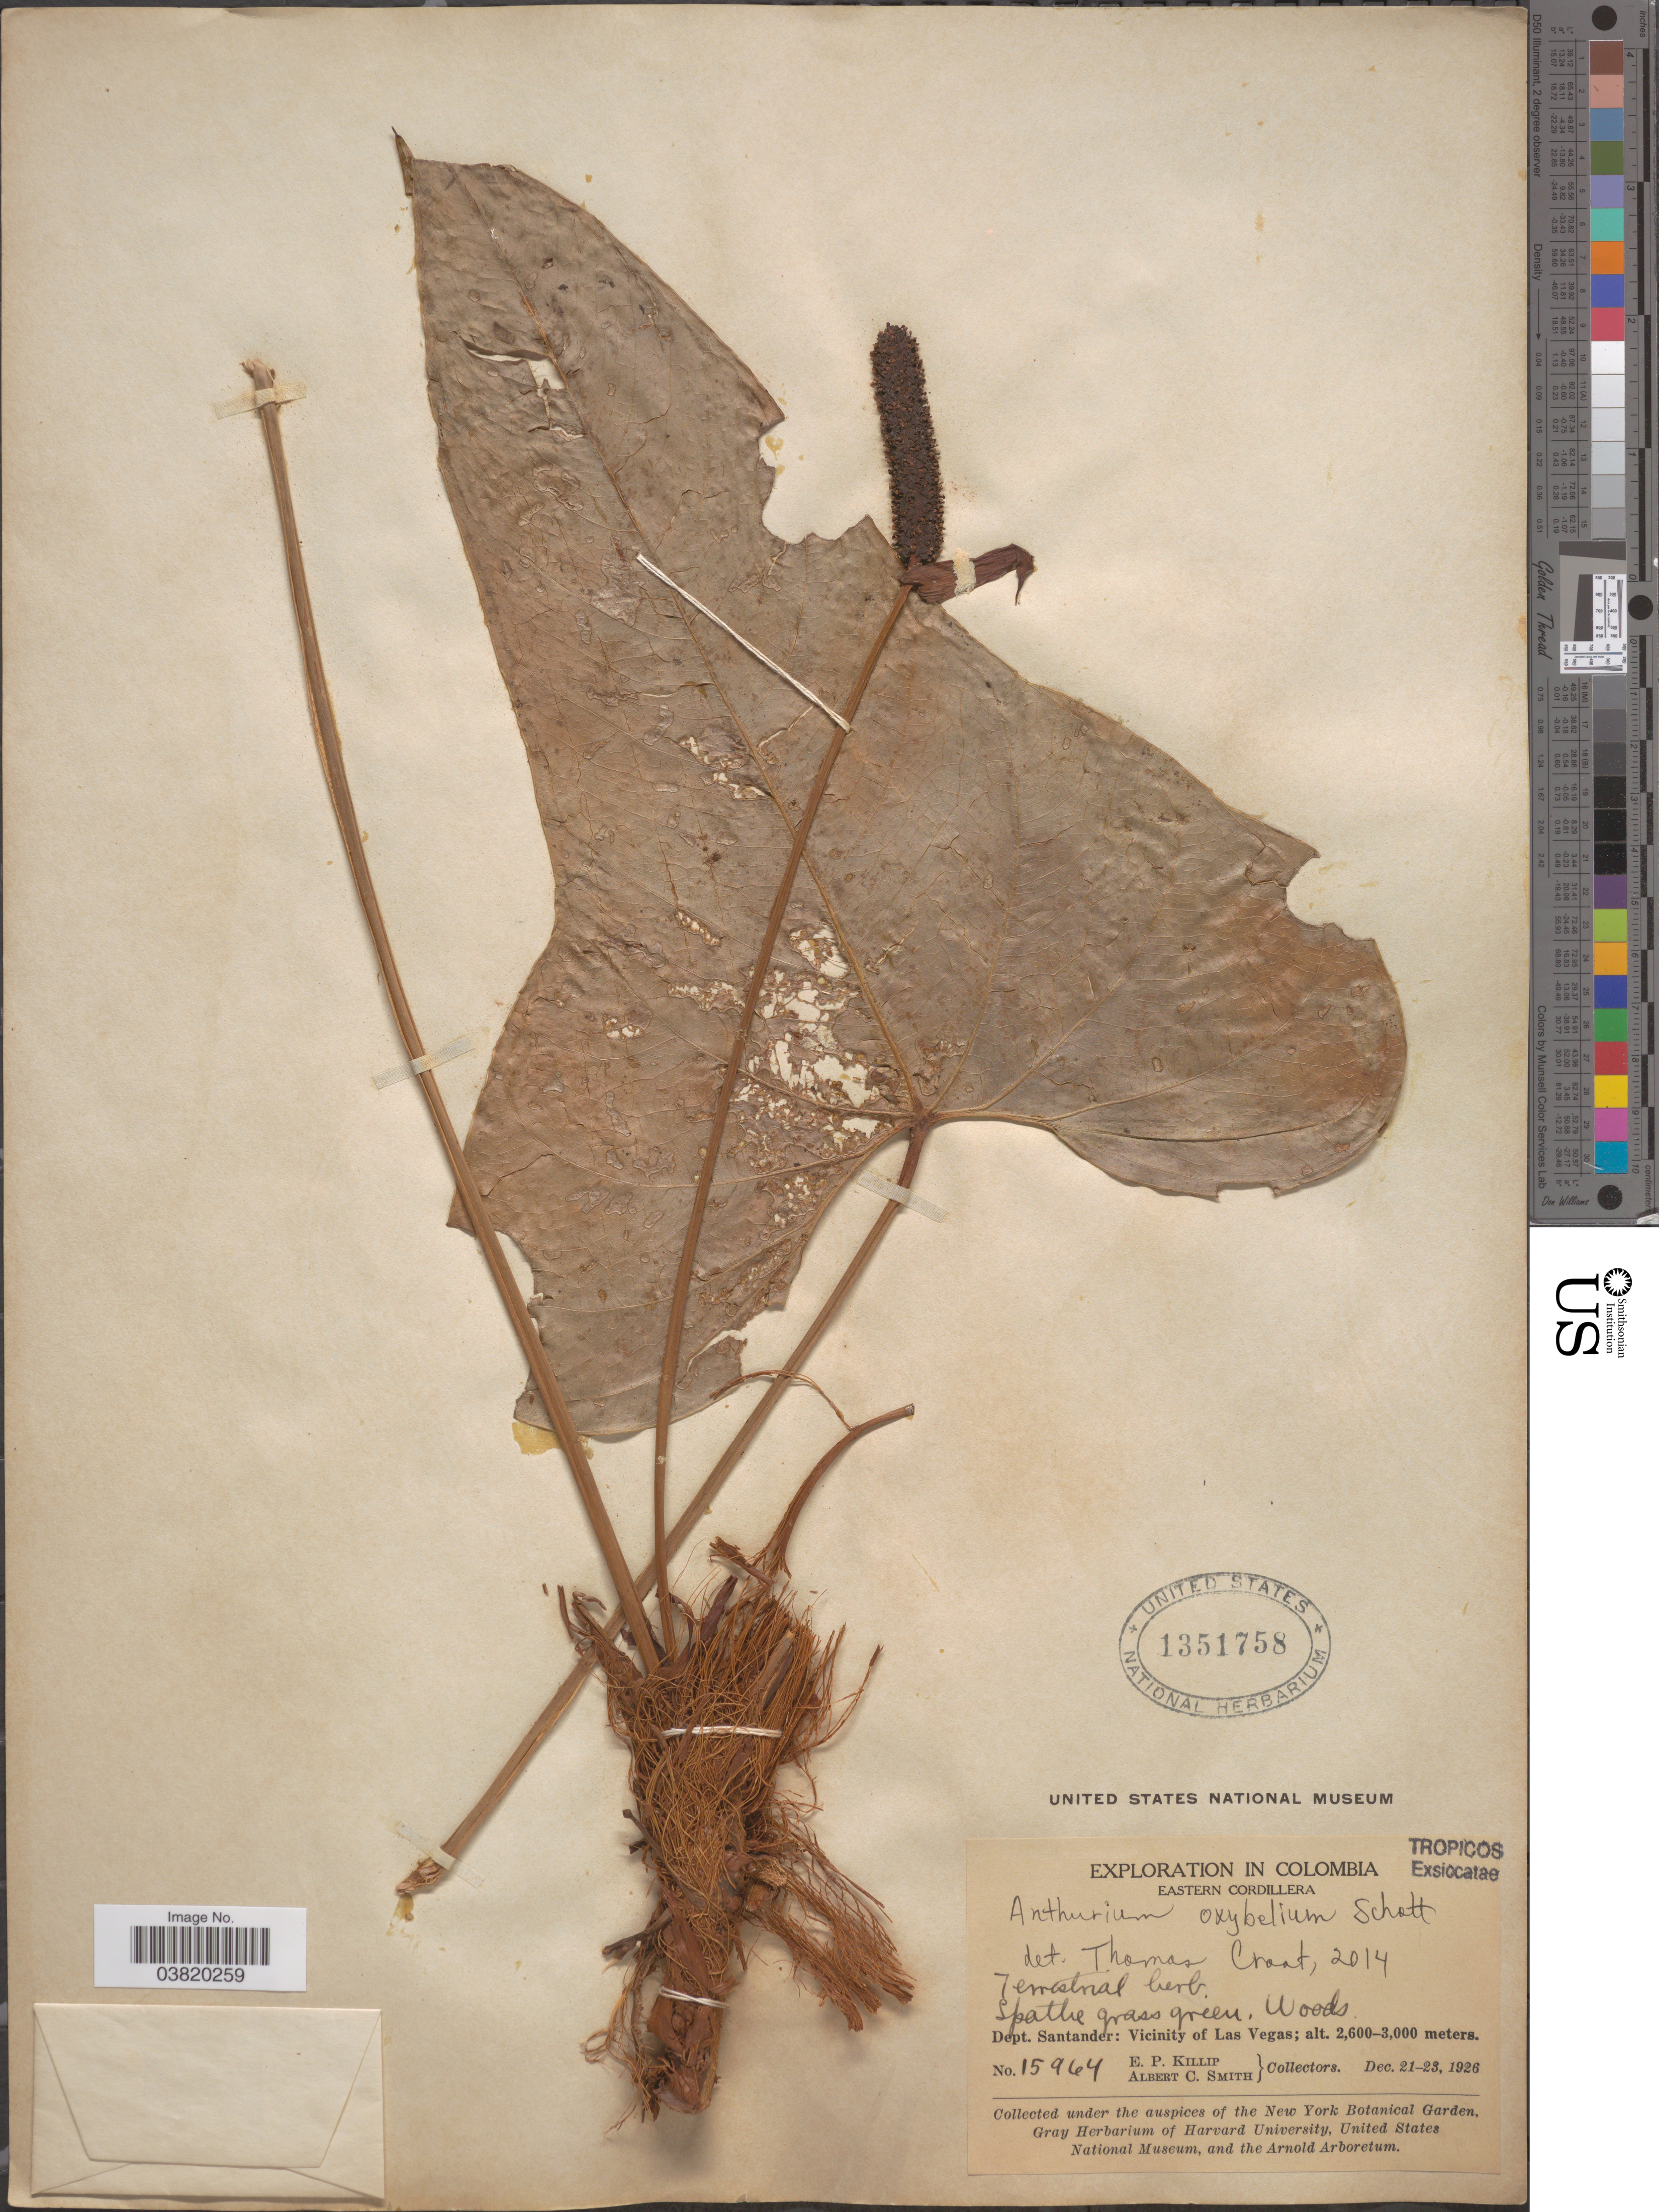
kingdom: Plantae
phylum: Tracheophyta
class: Liliopsida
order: Alismatales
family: Araceae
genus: Anthurium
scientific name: Anthurium oxybelium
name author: Schott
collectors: E. P. Killip & A. C. Smith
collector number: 15964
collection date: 1926-12-21/1926-12-23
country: Colombia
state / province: Santander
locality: Eastern Cordillera. Dept. Santander: Vicinity of Las Vegas.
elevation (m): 2600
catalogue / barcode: US 1351758